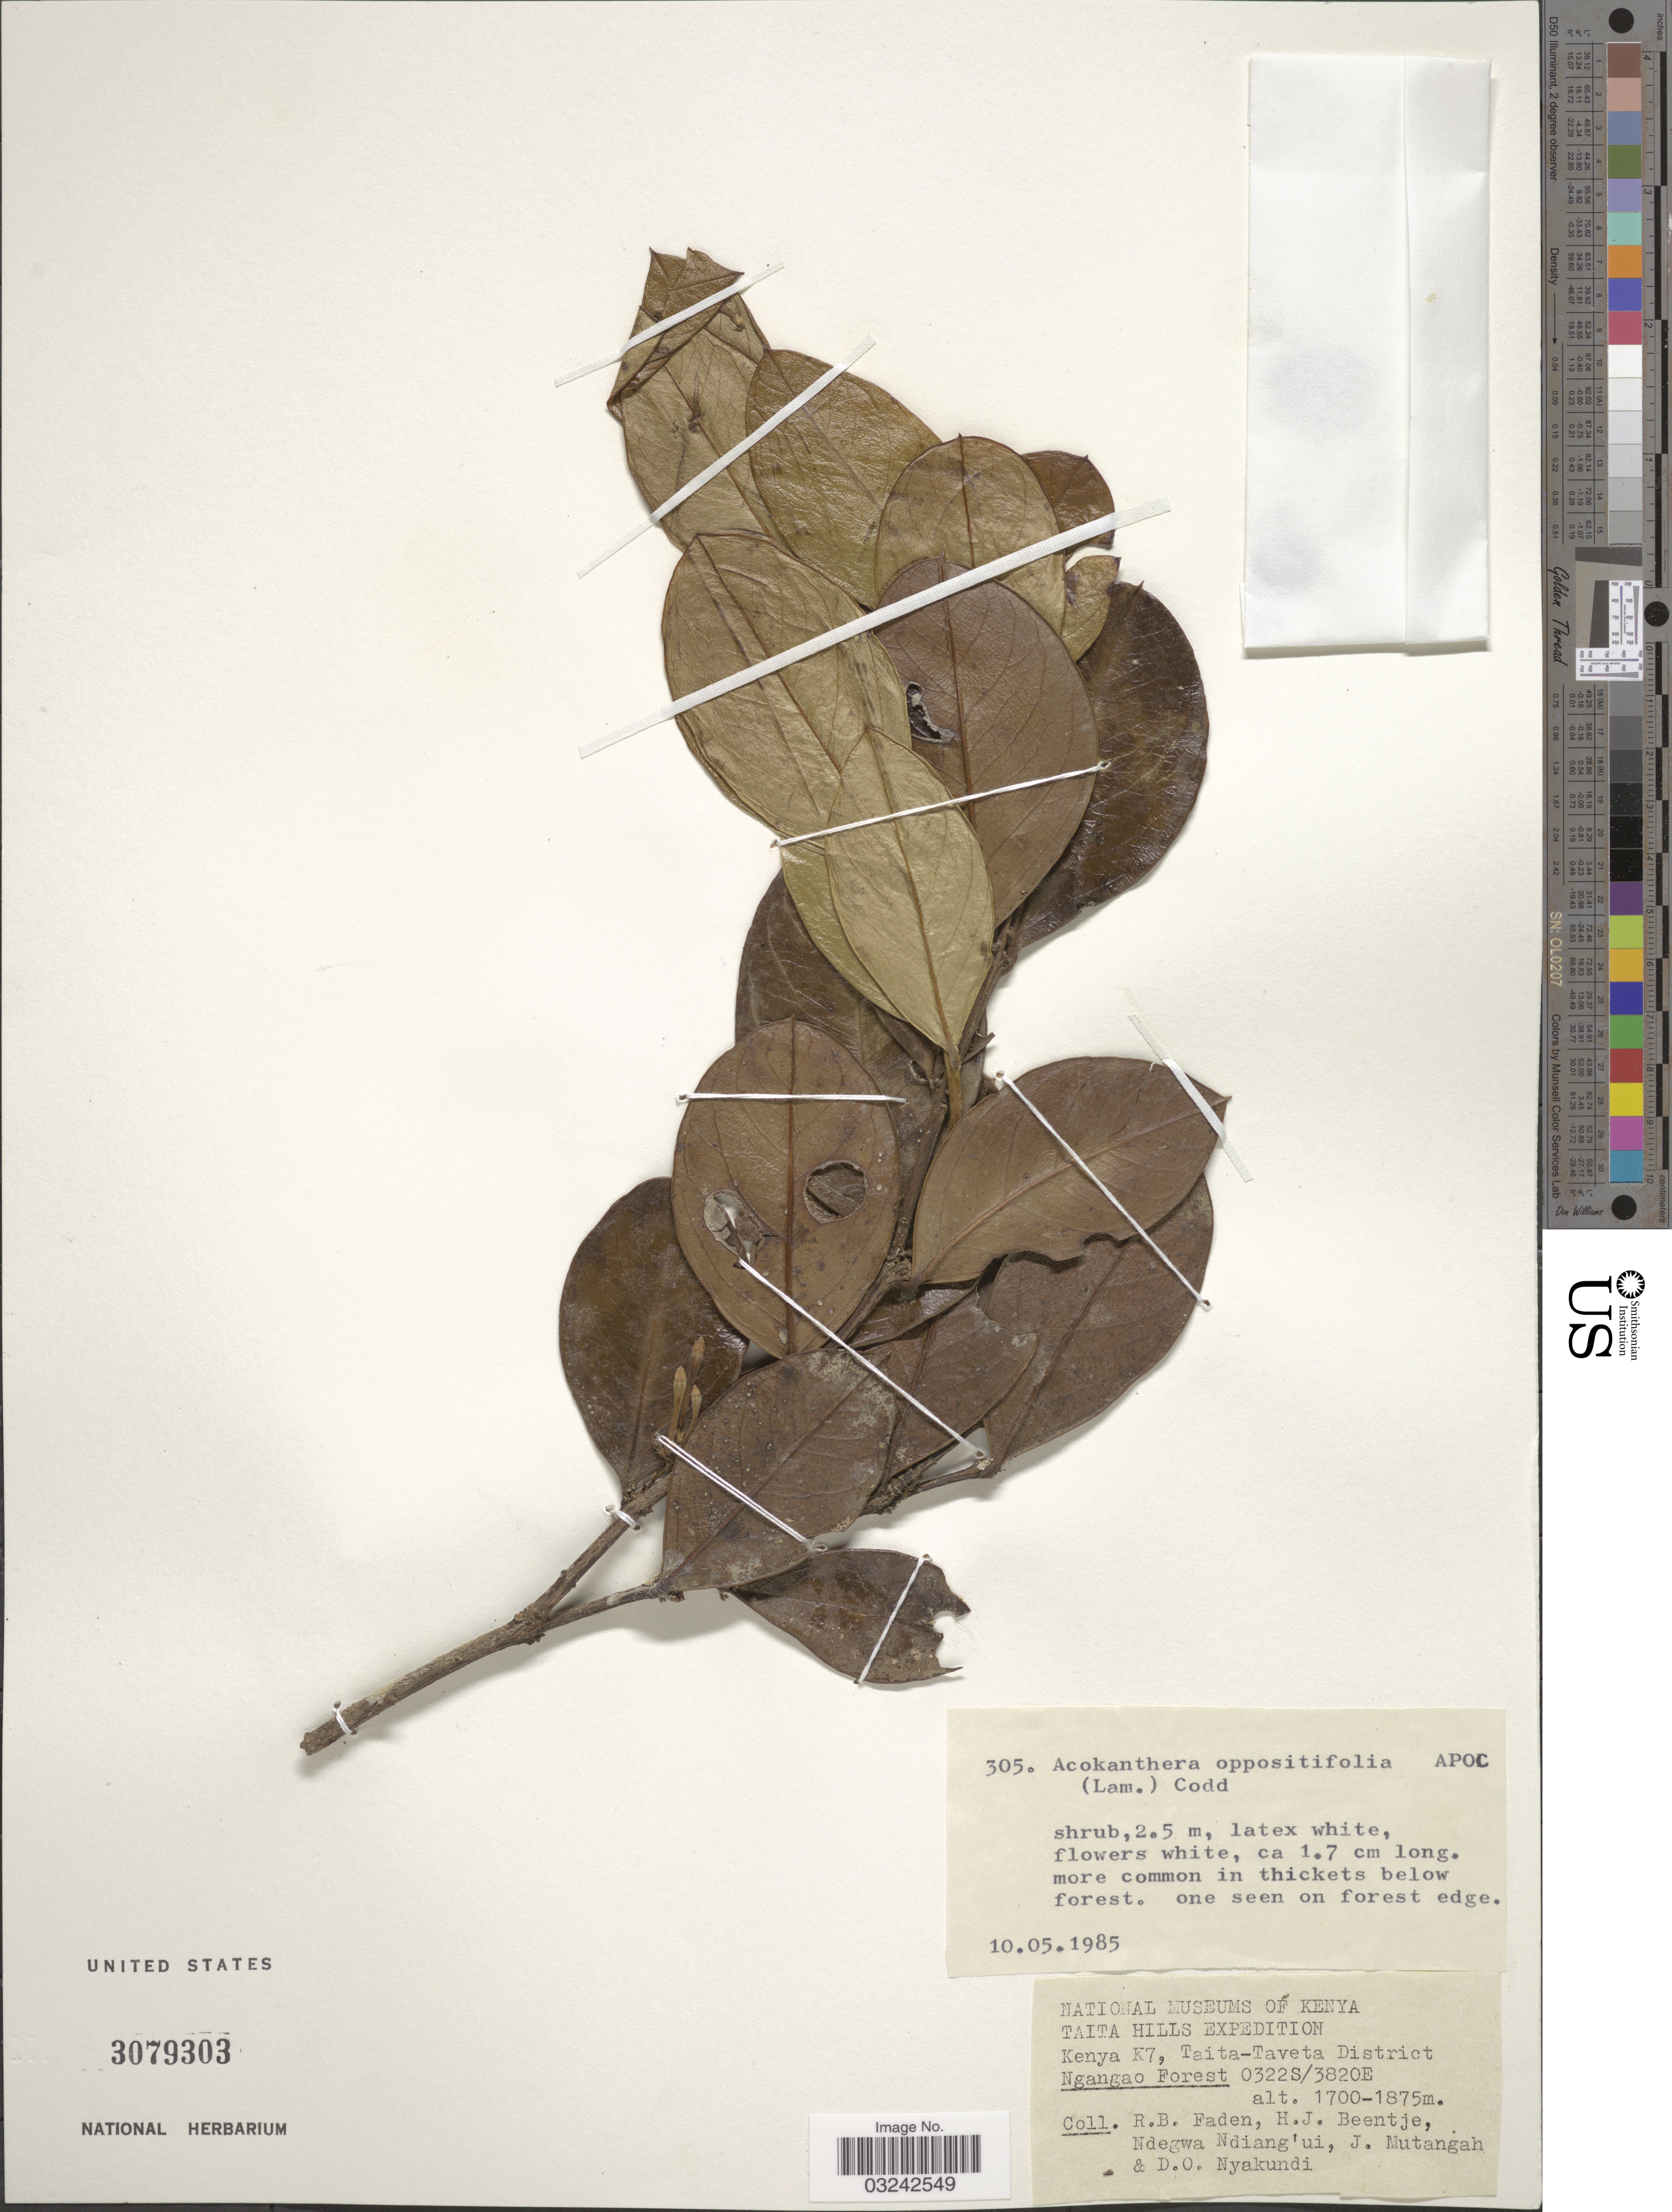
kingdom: Plantae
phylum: Tracheophyta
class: Magnoliopsida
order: Gentianales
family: Apocynaceae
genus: Acokanthera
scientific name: Acokanthera oblongifolia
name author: (Hochst.) Codd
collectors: R. B. Faden, H. J. Beentje, Ndegwa Ndiang'ui, J. Mutangah & D. Nyakundi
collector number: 305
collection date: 1985-05-10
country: Kenya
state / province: Taita Taveta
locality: K7, Ngangao Forest. Taita Hills.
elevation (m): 1700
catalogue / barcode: US 3079303